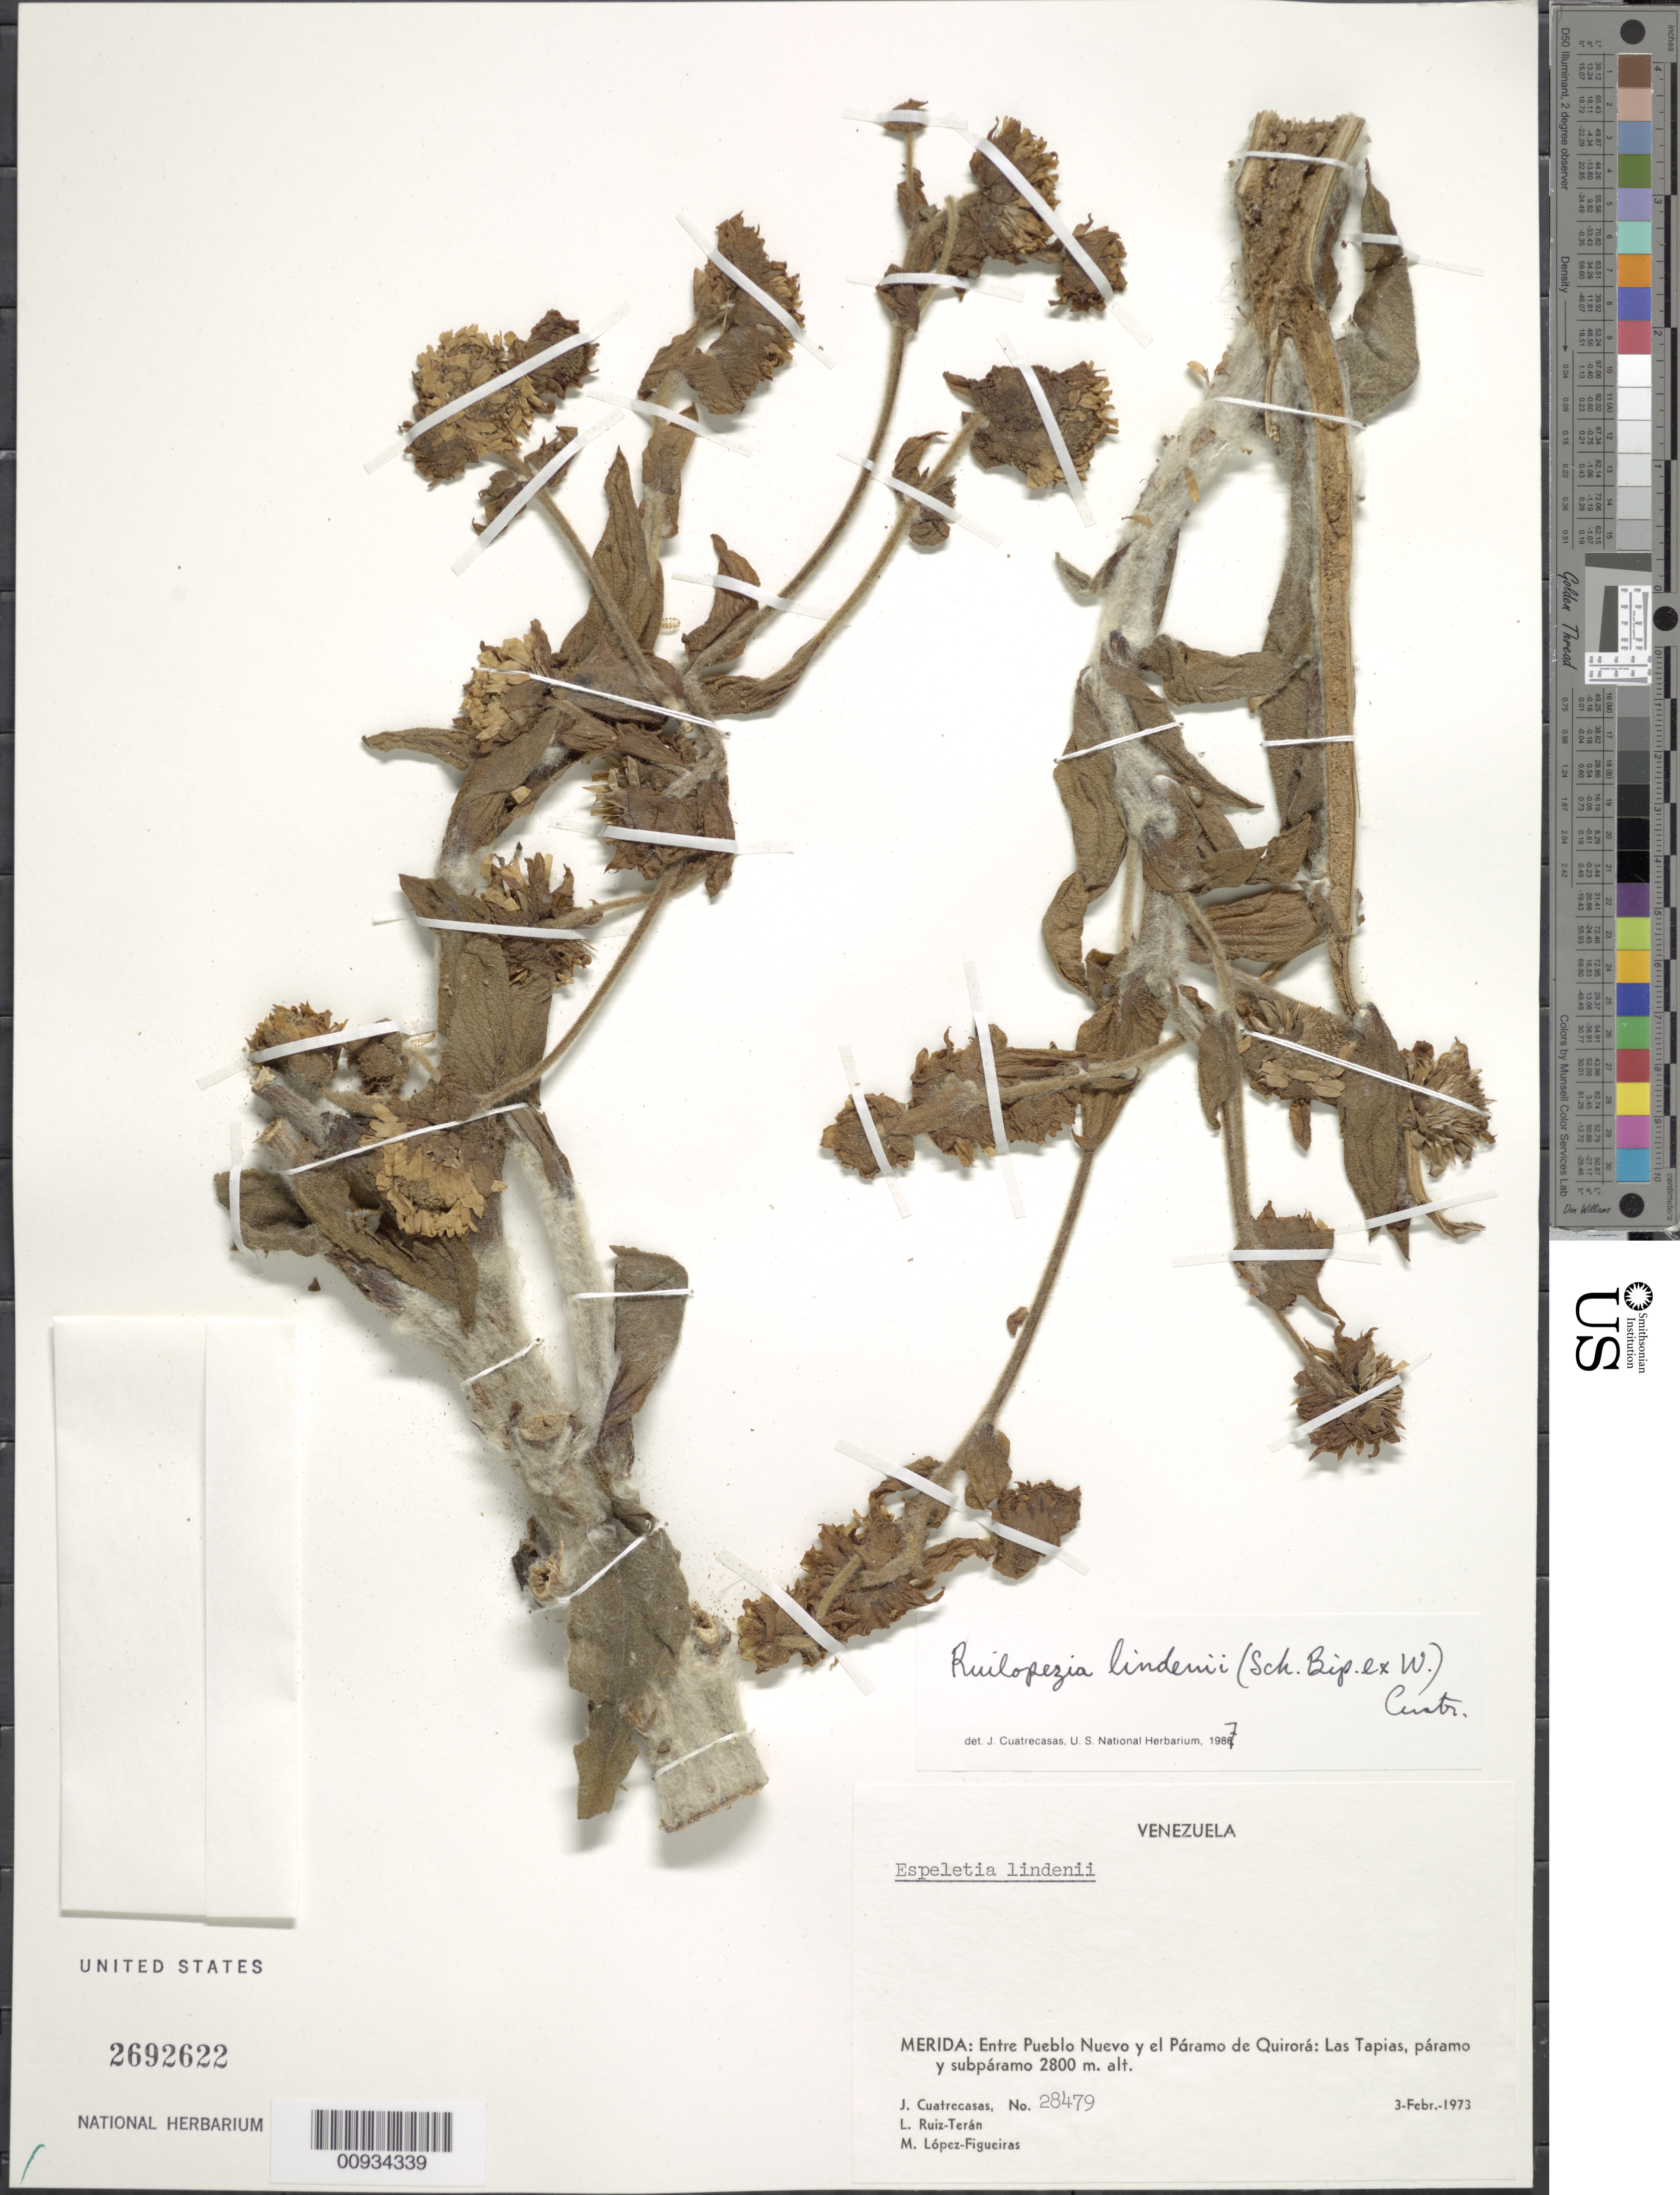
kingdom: Plantae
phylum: Tracheophyta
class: Magnoliopsida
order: Asterales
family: Asteraceae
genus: Ruilopezia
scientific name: Ruilopezia lindenii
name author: (Sch. Bip. ex Wedd.) Cuatrec.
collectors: J. Cuatrecasas, L. E. Ruíz-Terán & M. López Figueiras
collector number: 28479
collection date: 1973-02-03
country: Venezuela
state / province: Mérida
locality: Entre Pueblo Nuevo y el Paramo de Quirora, Las Tapias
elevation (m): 2800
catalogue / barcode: US 2692622